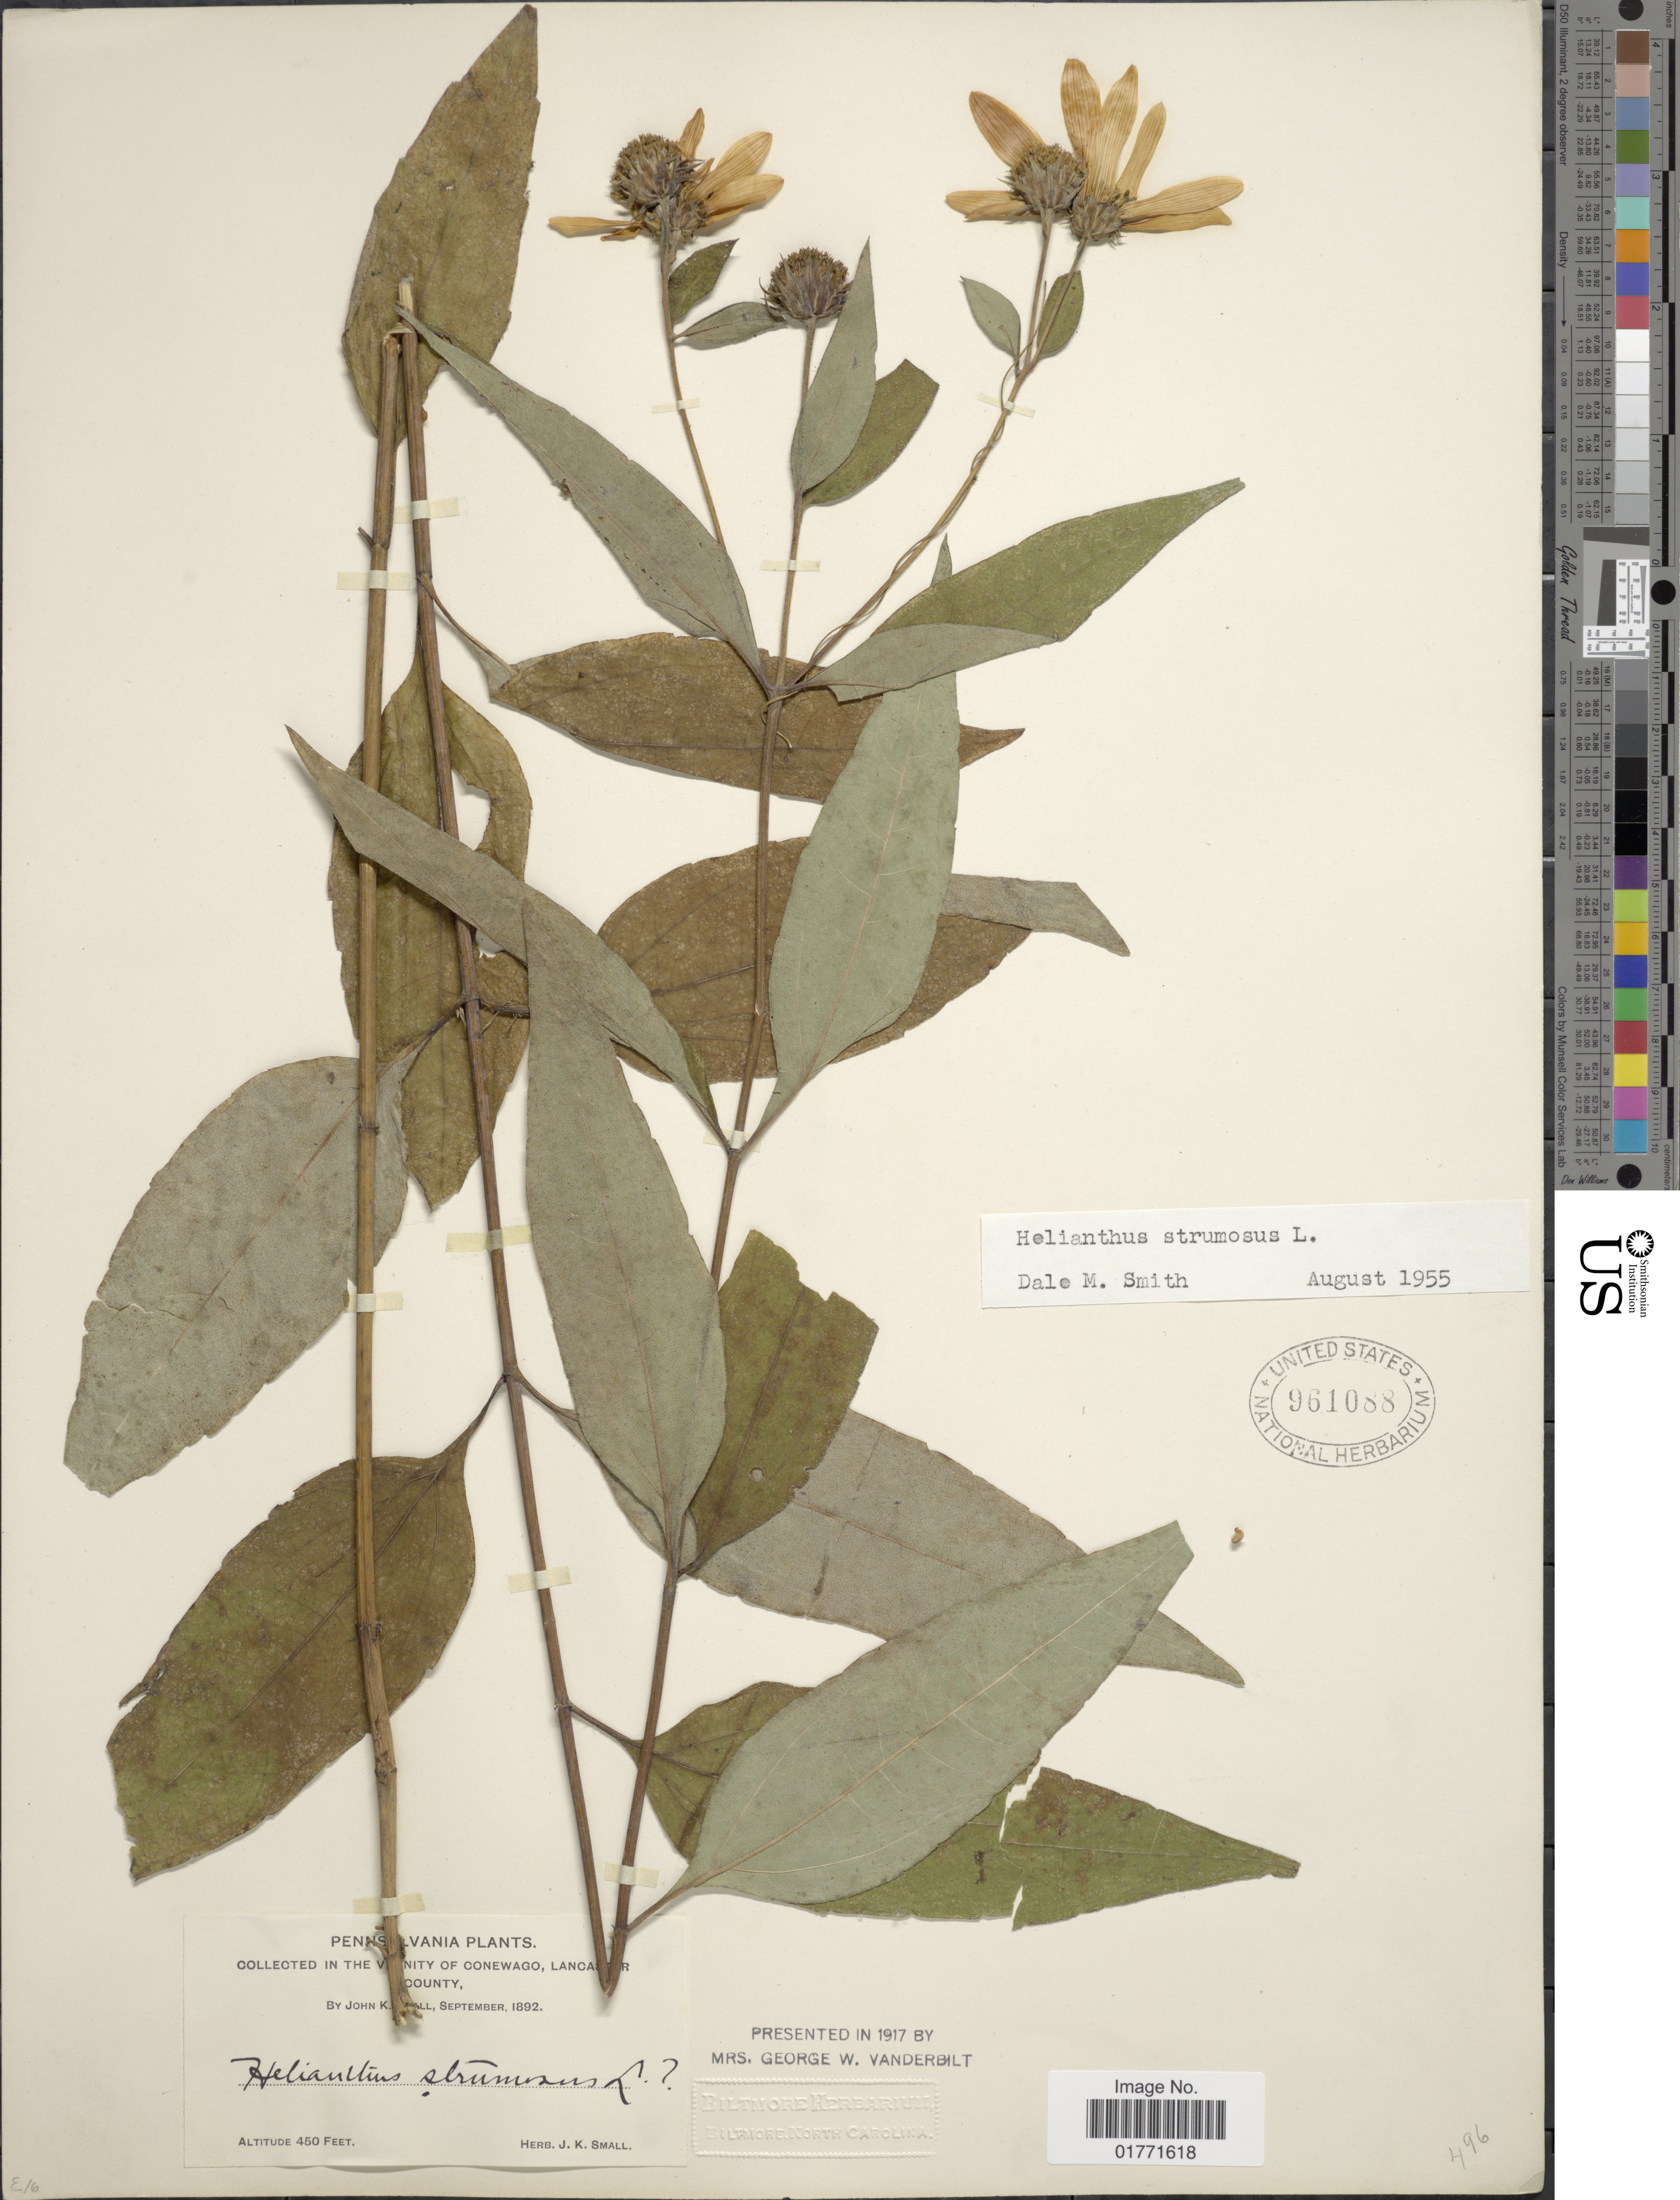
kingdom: Plantae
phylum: Tracheophyta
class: Magnoliopsida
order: Asterales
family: Asteraceae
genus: Helianthus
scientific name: Helianthus strumosus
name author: L.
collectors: J. K. Small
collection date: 1892-09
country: United States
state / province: Pennsylvania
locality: Pennsylvania. In the Vicinity of Conewago, Lancaster County.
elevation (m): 137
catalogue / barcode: US 961088